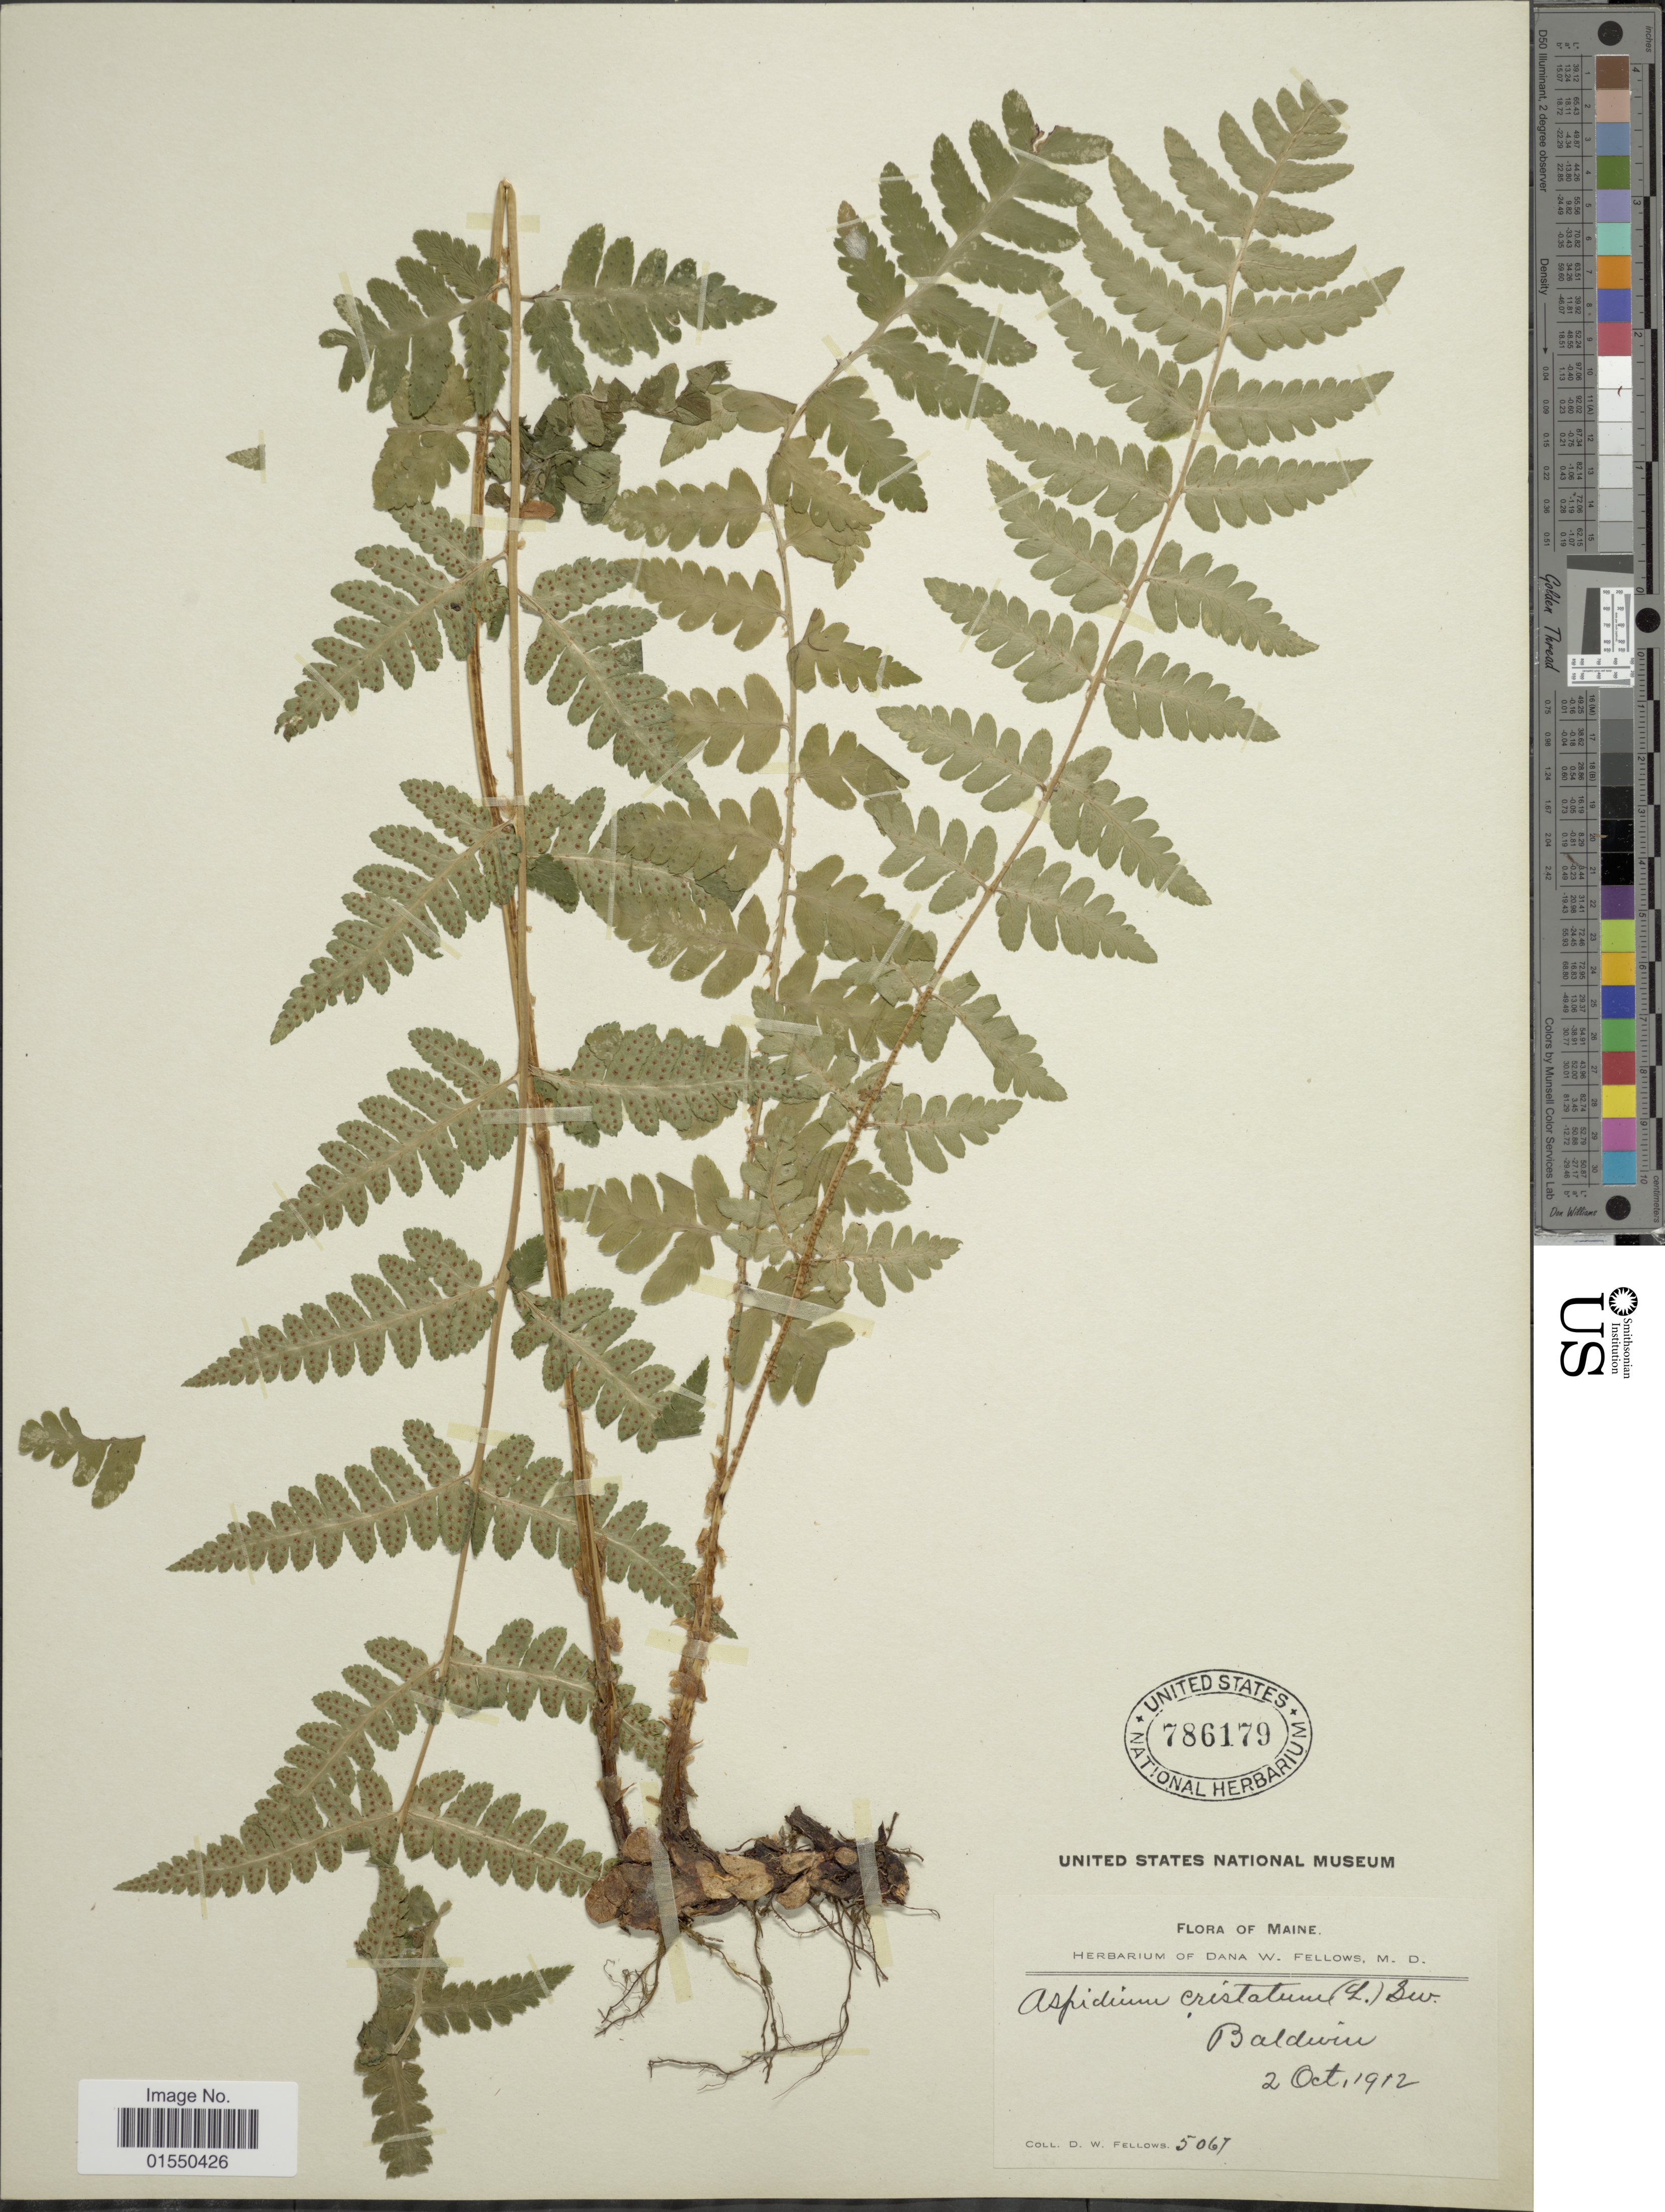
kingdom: Plantae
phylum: Tracheophyta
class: Polypodiopsida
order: Polypodiales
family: Dryopteridaceae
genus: Dryopteris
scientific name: Dryopteris cristata var. spinulosa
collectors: D. W. Fellows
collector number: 5067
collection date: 1912-10-02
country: United States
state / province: Maine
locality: Baldwin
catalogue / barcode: US 786179